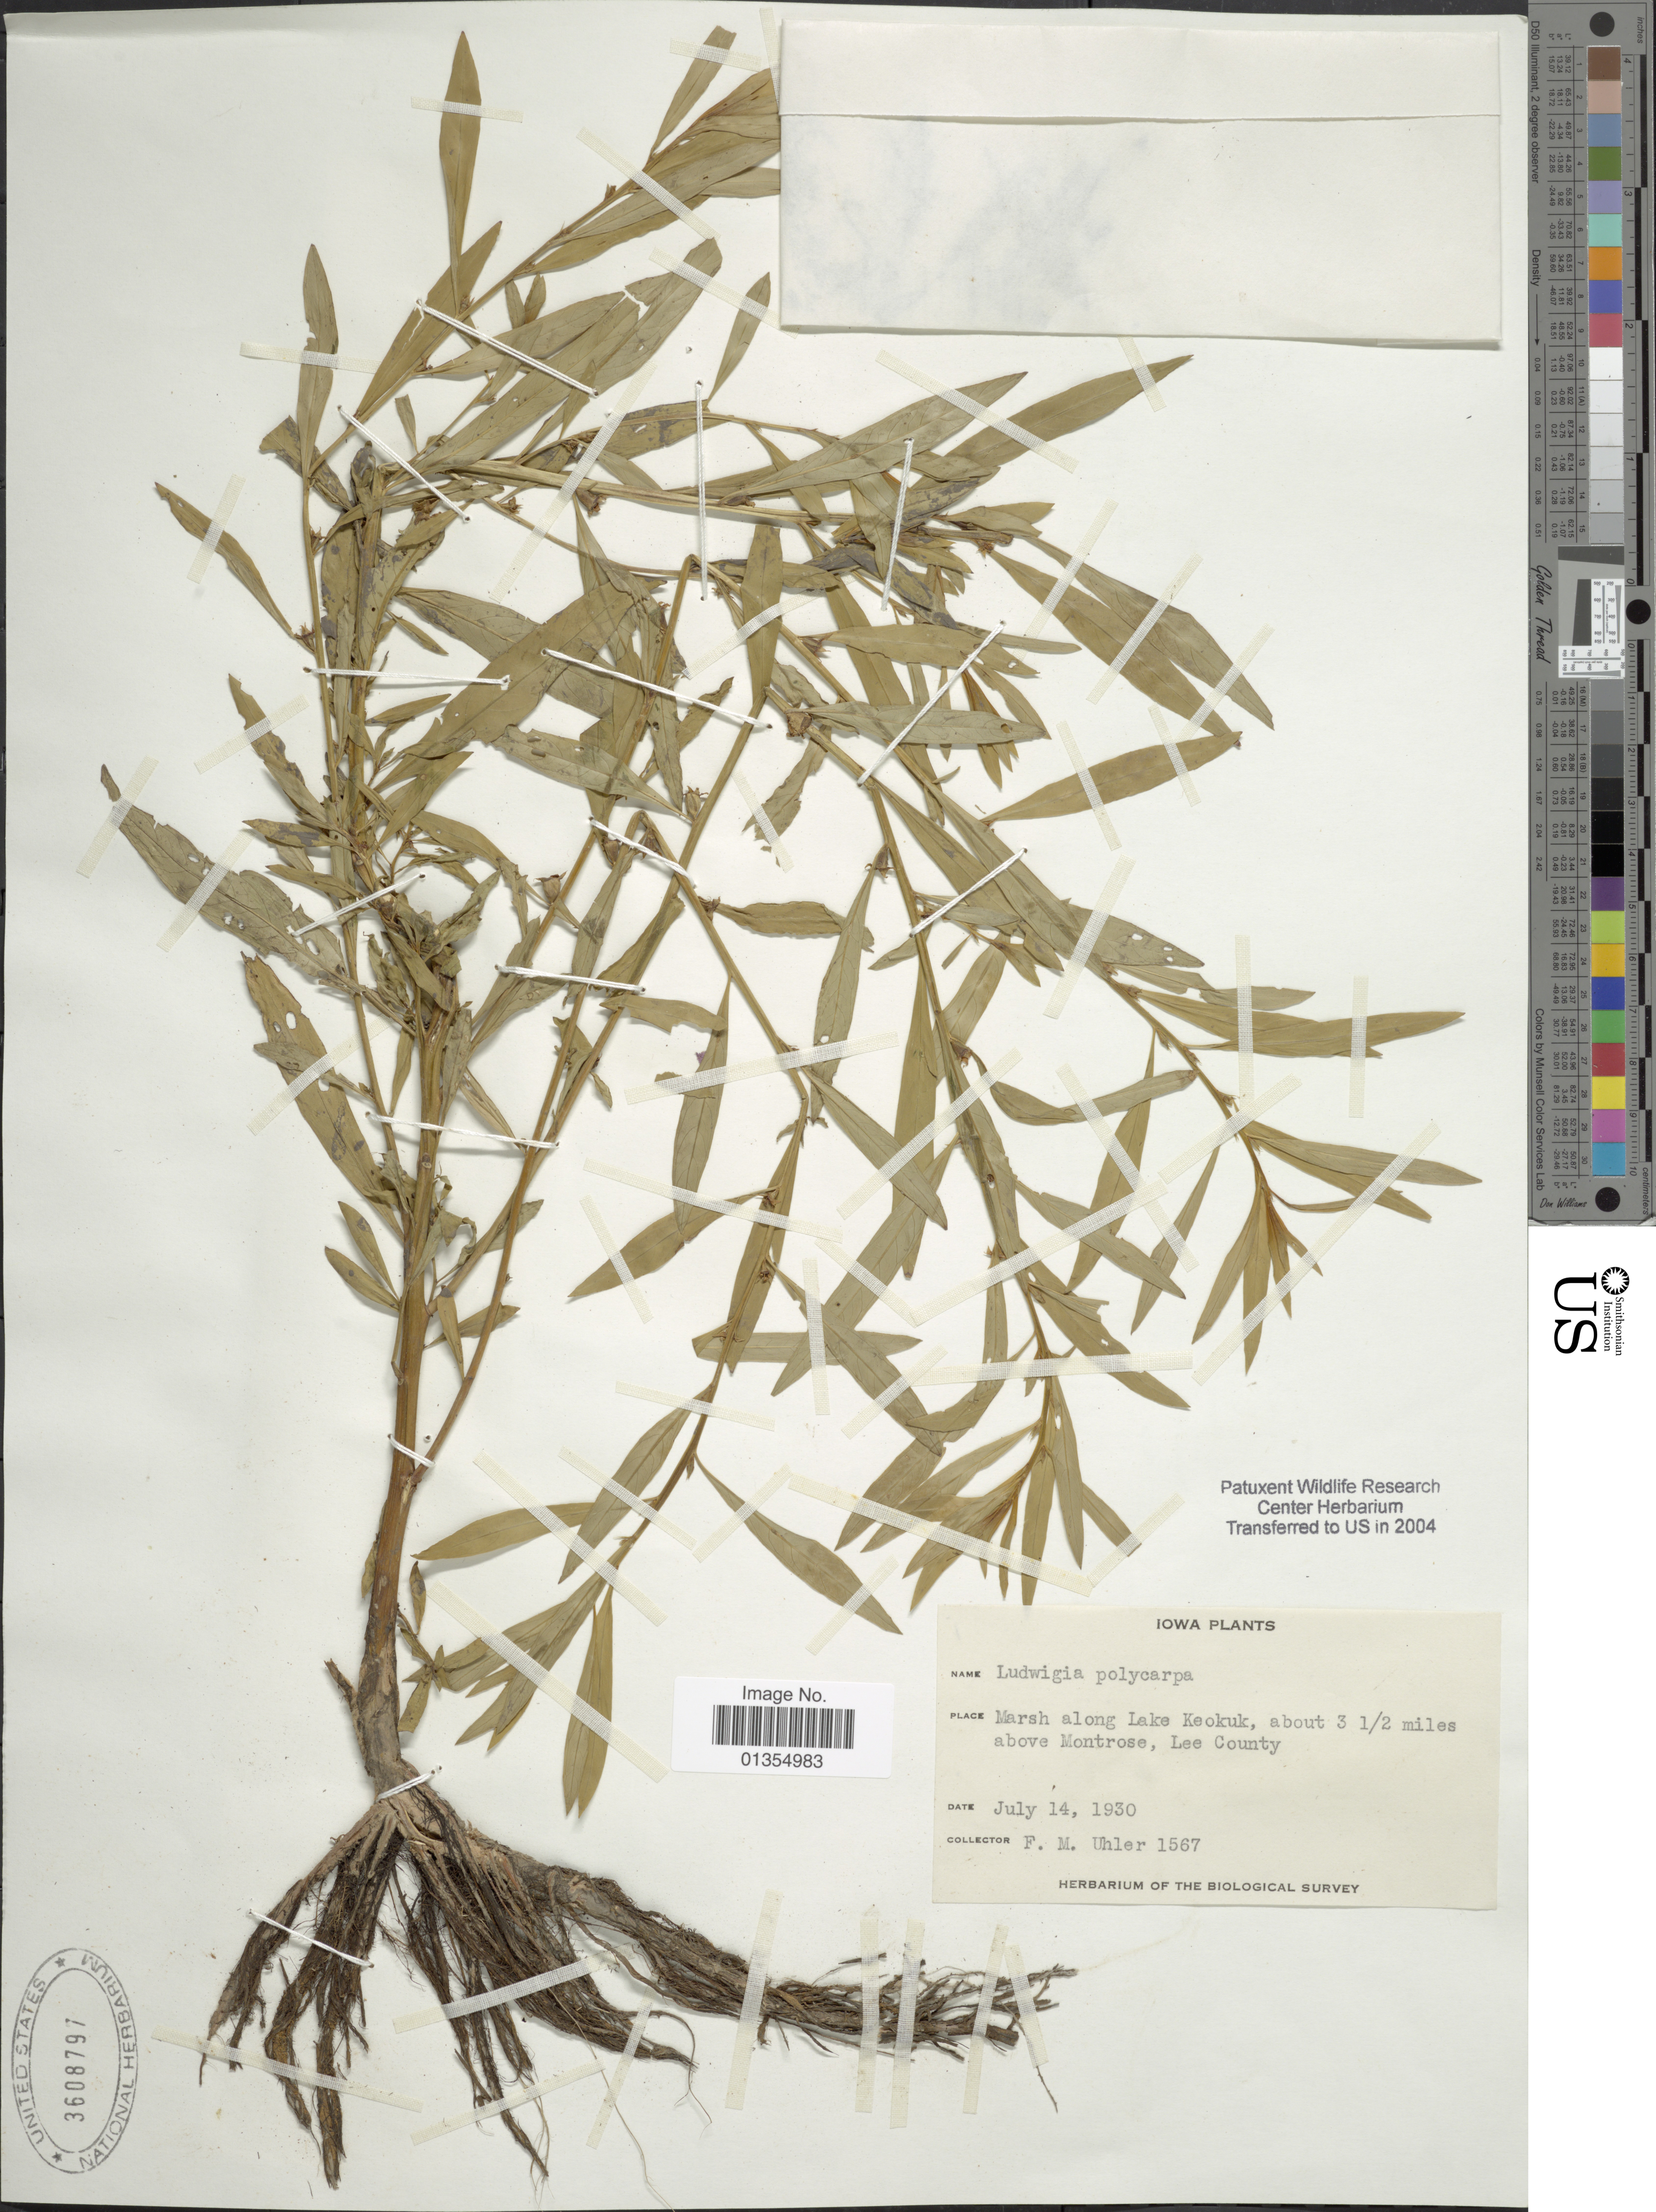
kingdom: Plantae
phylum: Tracheophyta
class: Magnoliopsida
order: Myrtales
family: Onagraceae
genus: Ludwigia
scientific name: Ludwigia polycarpa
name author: Short & R. Peter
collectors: F. M. Uhler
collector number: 10037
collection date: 1930-07-14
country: United States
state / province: Iowa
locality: Marsh along Lake Keokuk, about 3½ miles above Montrose, Lee County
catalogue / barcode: US 3608797